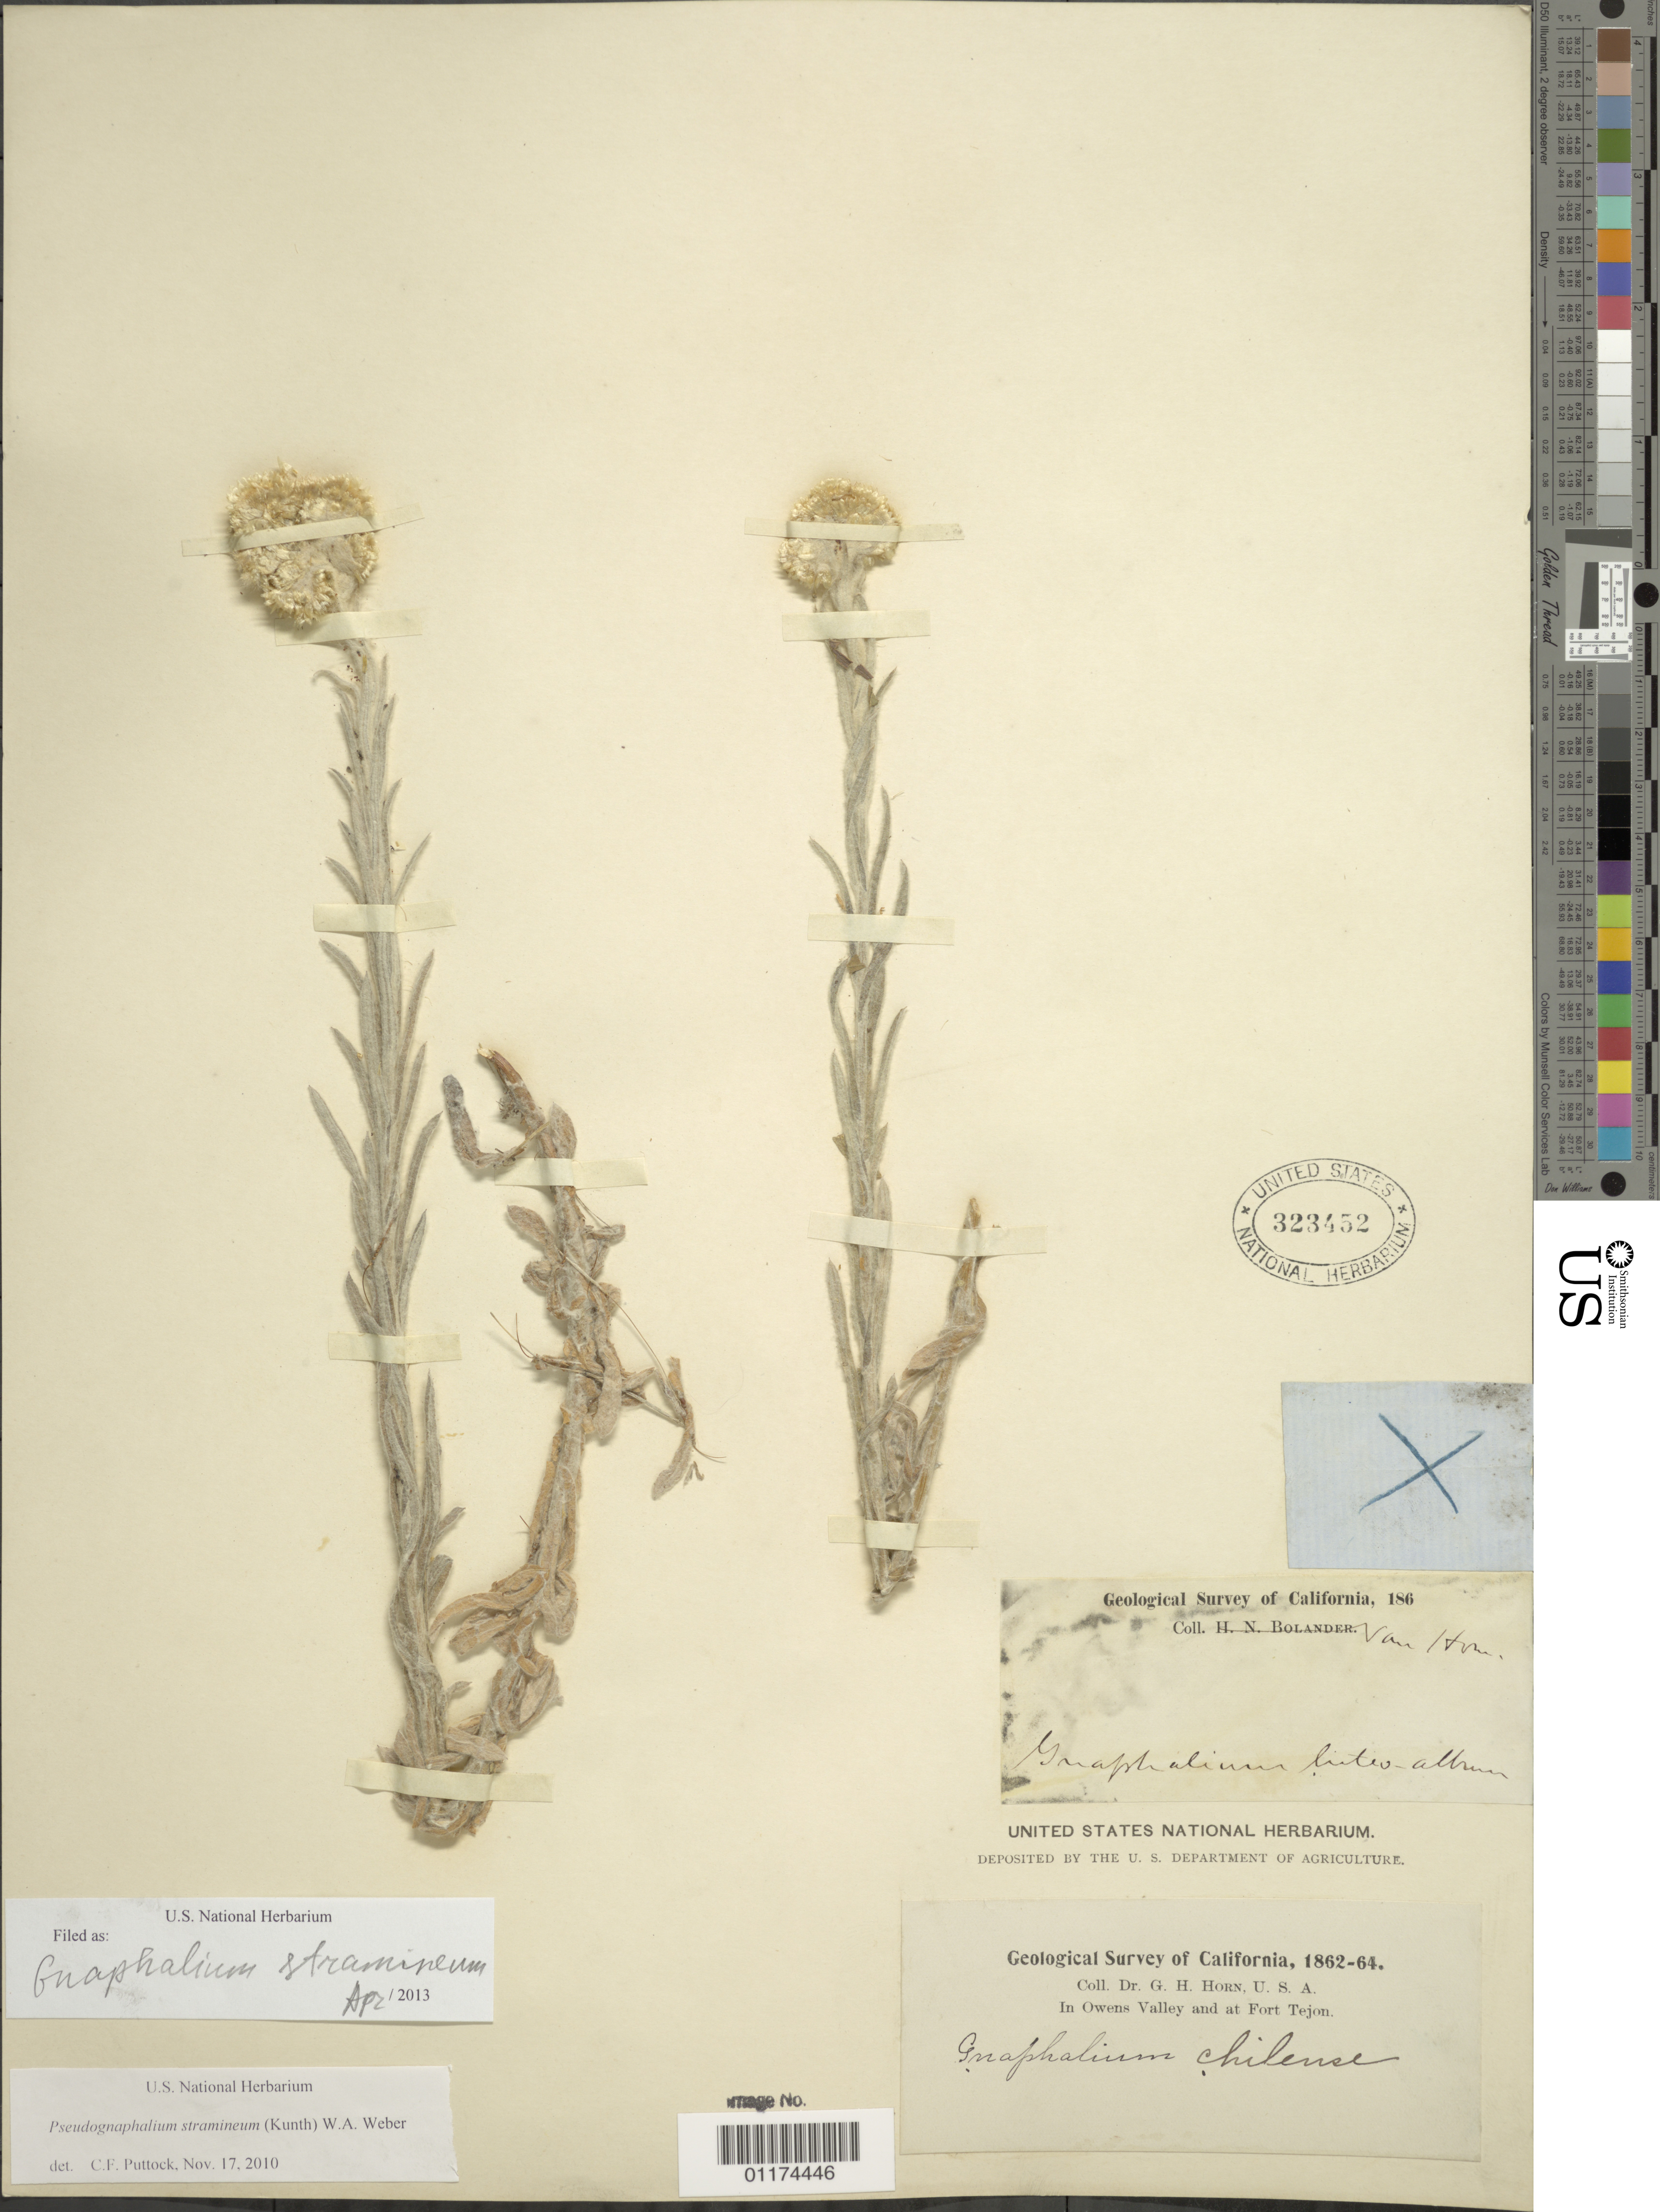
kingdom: Plantae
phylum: Tracheophyta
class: Magnoliopsida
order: Asterales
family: Asteraceae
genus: Pseudognaphalium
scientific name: Pseudognaphalium stramineum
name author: (Kunth) Anderb.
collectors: G. Horn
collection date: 1862/1864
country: United States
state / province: California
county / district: Kern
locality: In Owens Valley and at Fort Tejon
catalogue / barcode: US 323452